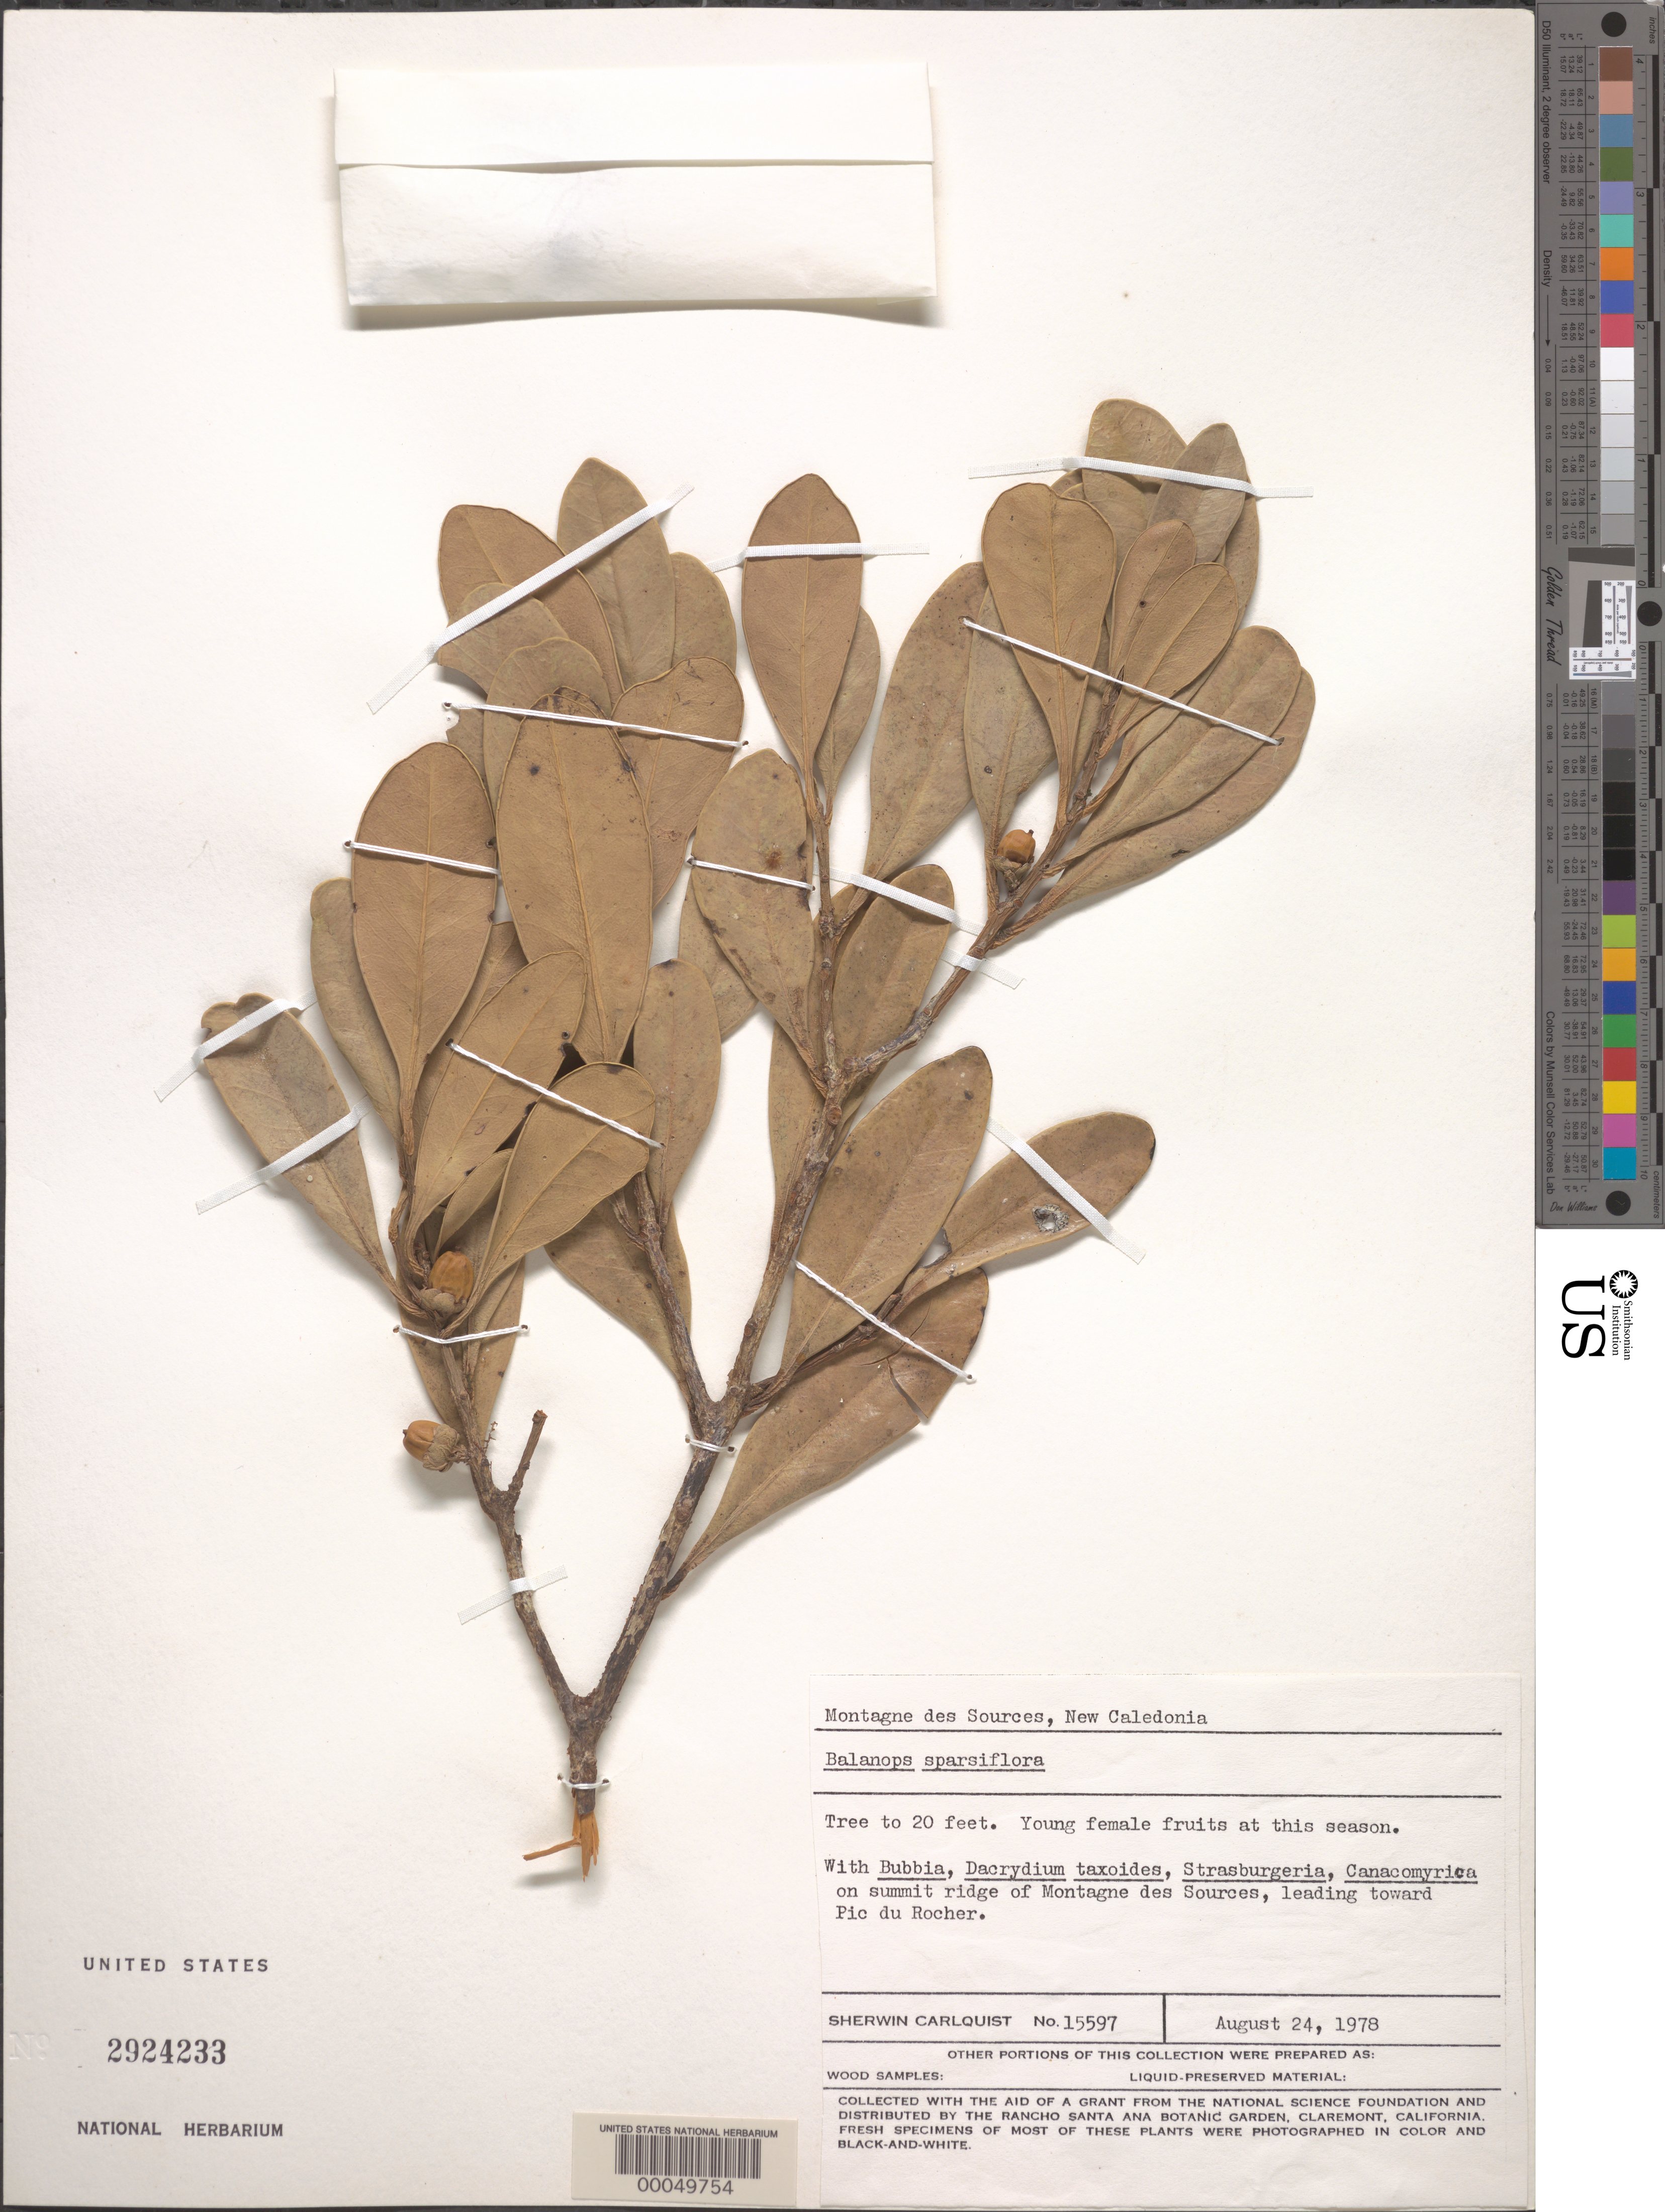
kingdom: Plantae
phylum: Tracheophyta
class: Magnoliopsida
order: Malpighiales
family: Balanopaceae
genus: Balanops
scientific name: Balanops sparsiflora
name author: (Schltr.) Hjelmq.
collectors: S. Carlquist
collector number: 15597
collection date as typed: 24 Aug 1978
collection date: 1978-08-24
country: New Caledonia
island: New Caledonia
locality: At summit of montgne des sources, leading toward pic du rocher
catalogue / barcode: US 2924233